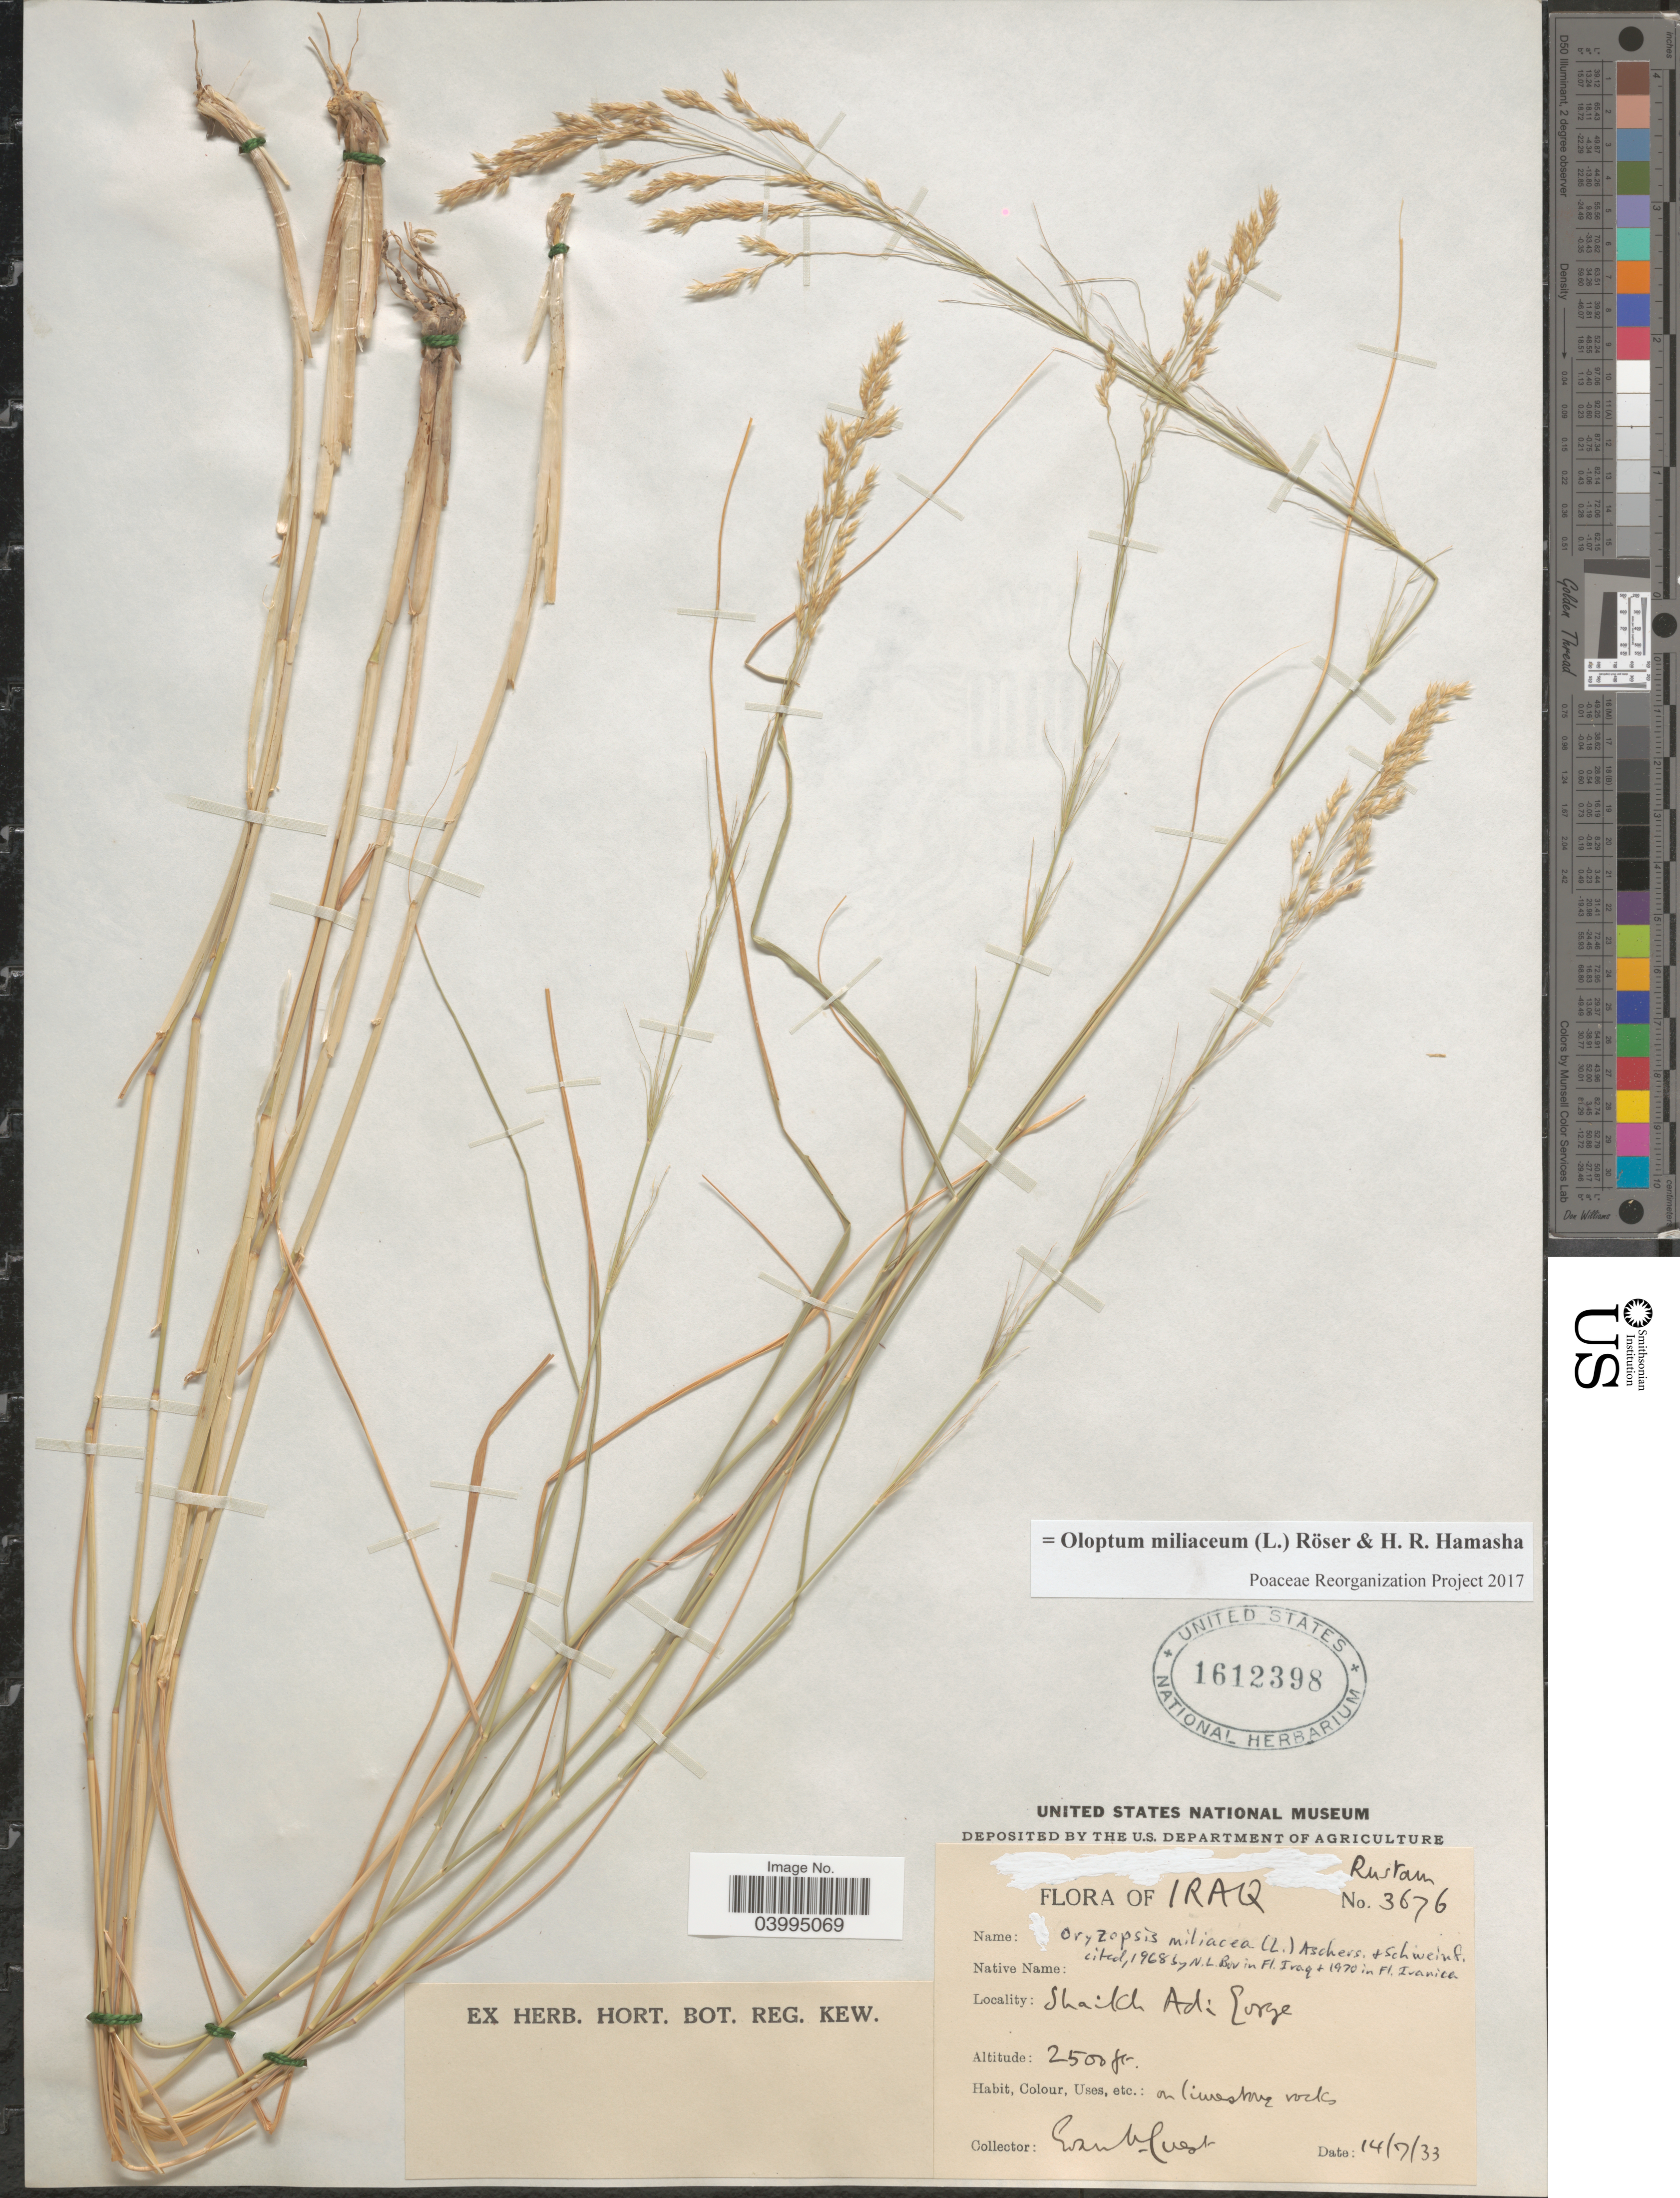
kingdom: Plantae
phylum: Tracheophyta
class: Liliopsida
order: Poales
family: Poaceae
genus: Oloptum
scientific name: Oloptum miliaceum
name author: Röser & H. R. Hamasha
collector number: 3676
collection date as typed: Transcribed d/m/y: 14/7/33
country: Iraq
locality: Rustam. Shaikh Adi Lodge.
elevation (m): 762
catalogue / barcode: US 1612398